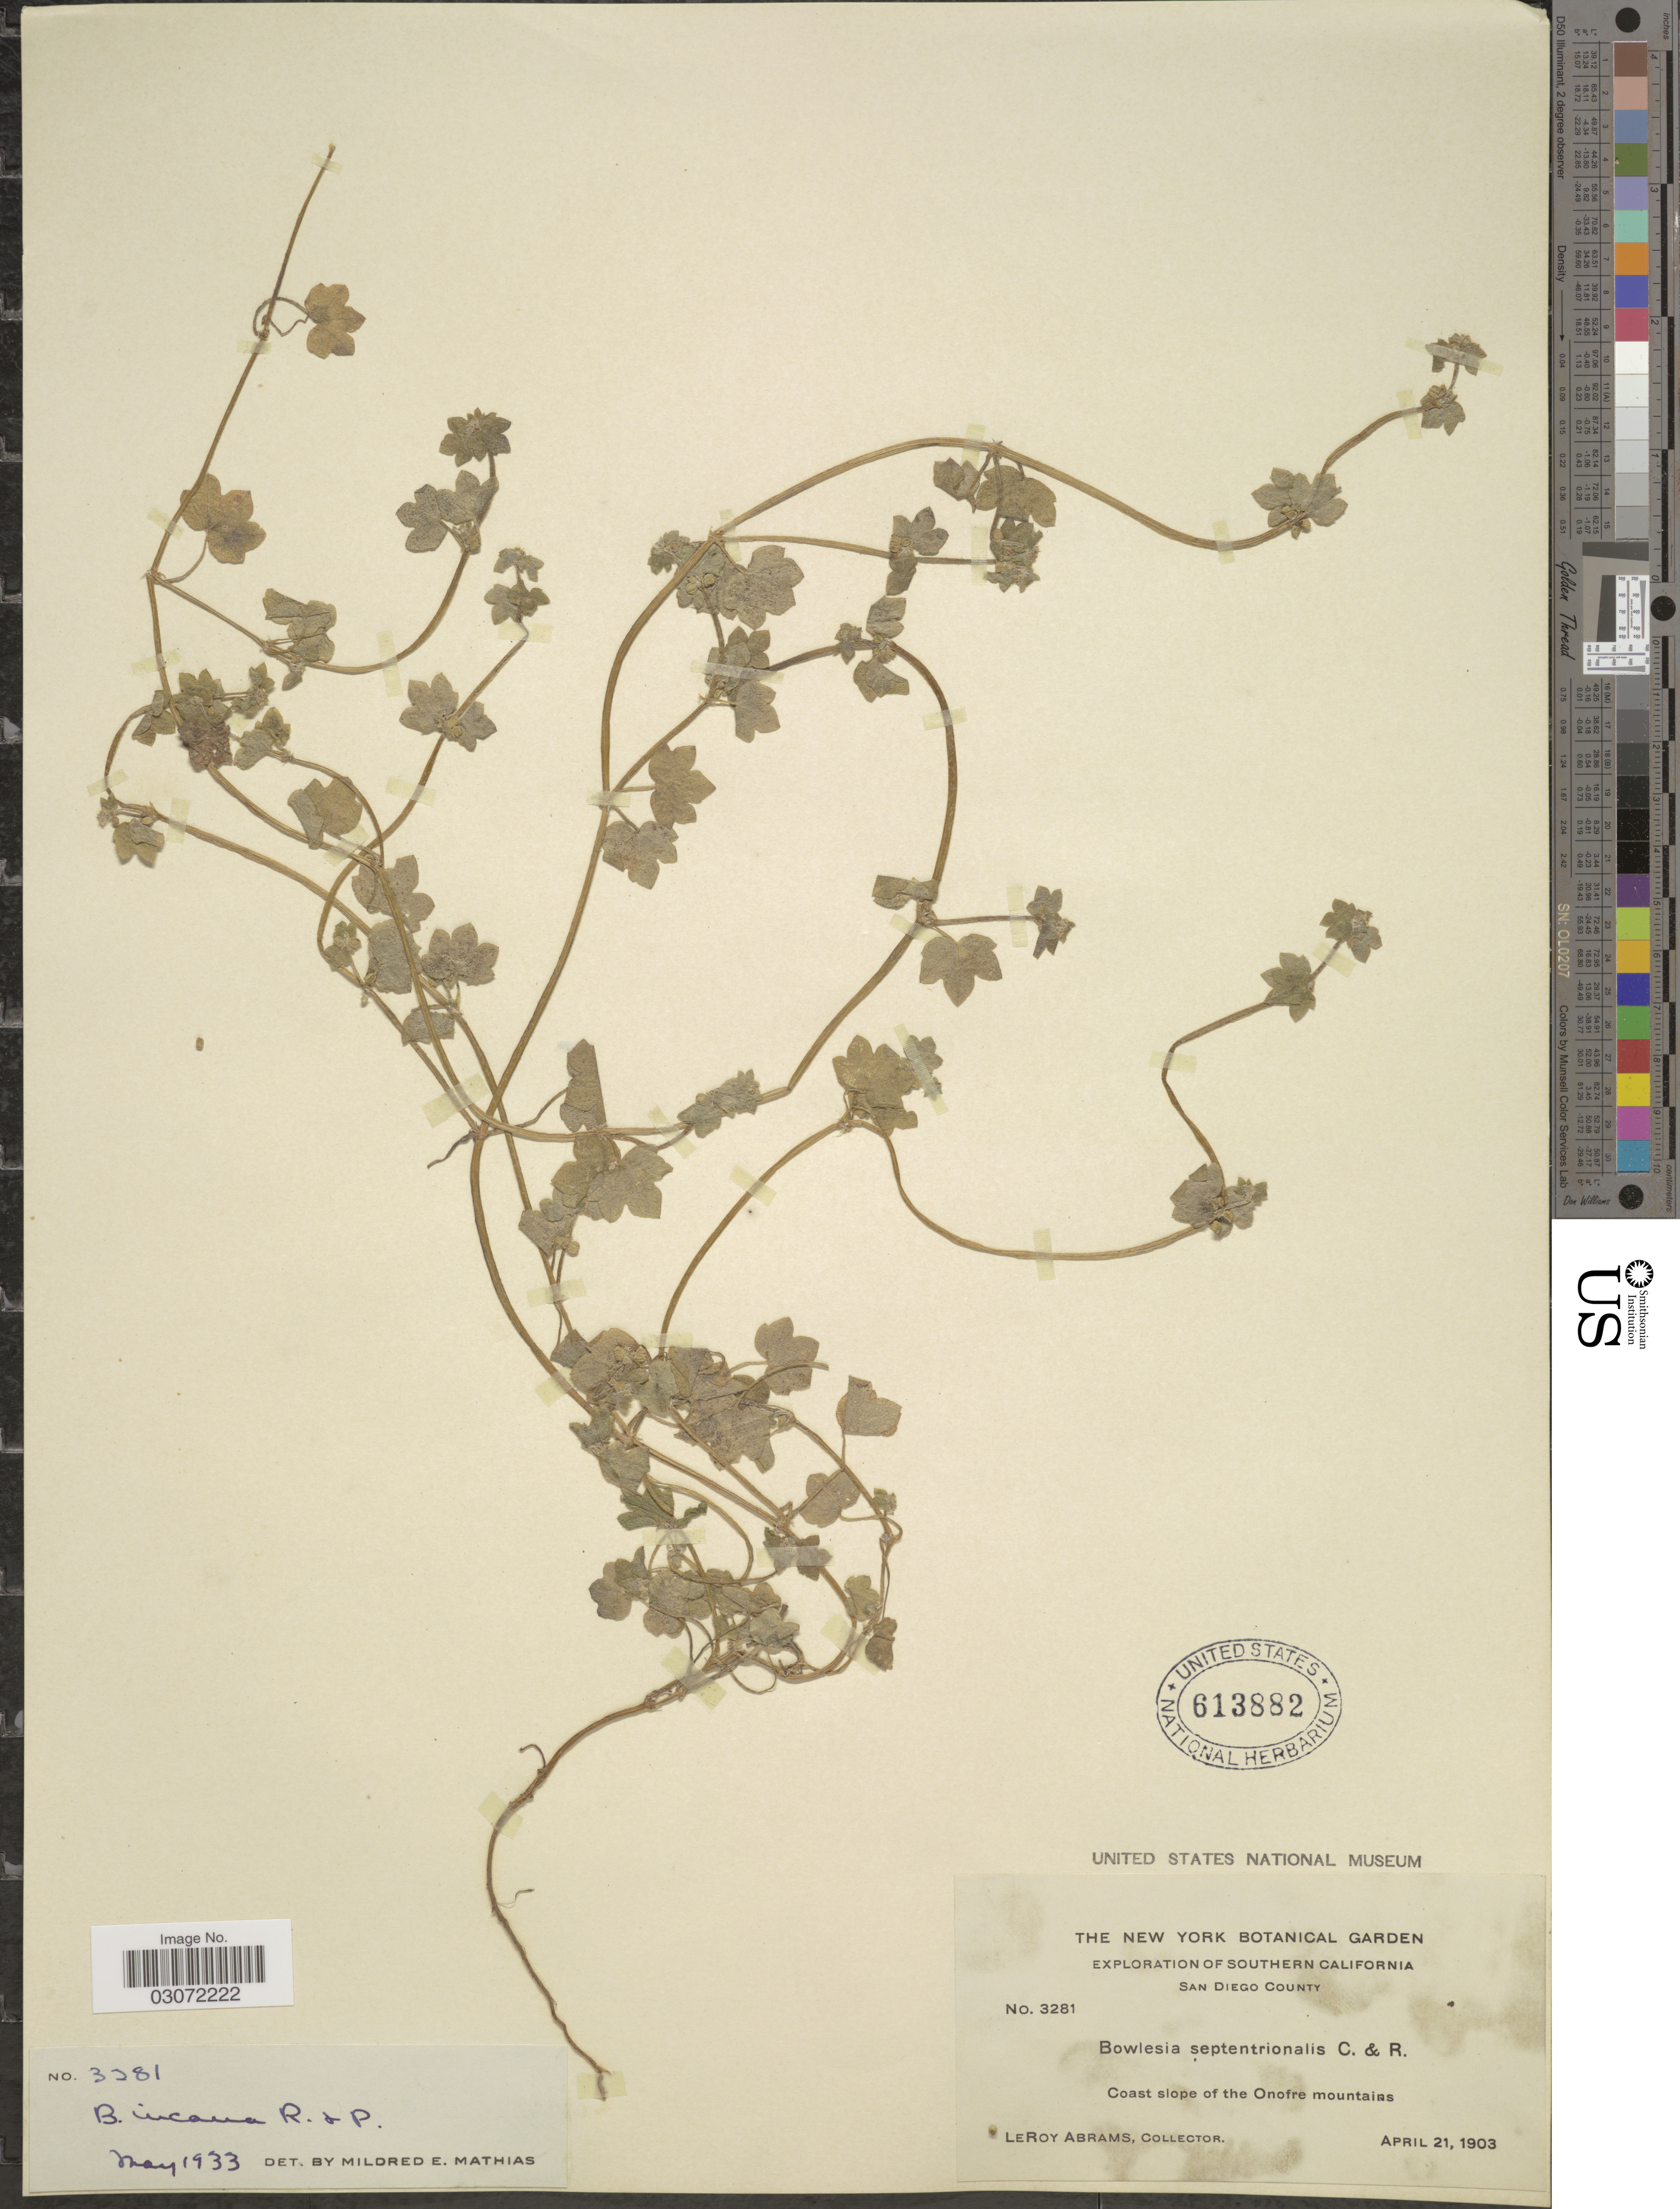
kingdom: Plantae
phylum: Tracheophyta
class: Magnoliopsida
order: Apiales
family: Apiaceae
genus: Bowlesia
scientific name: Bowlesia incana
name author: Ruiz & Pav.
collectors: L. Abrams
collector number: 3281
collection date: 1903-04-21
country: United States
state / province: California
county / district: San Diego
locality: Southern California. San Diego County. Coast slope of the Onofre mountains.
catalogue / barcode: US 613882